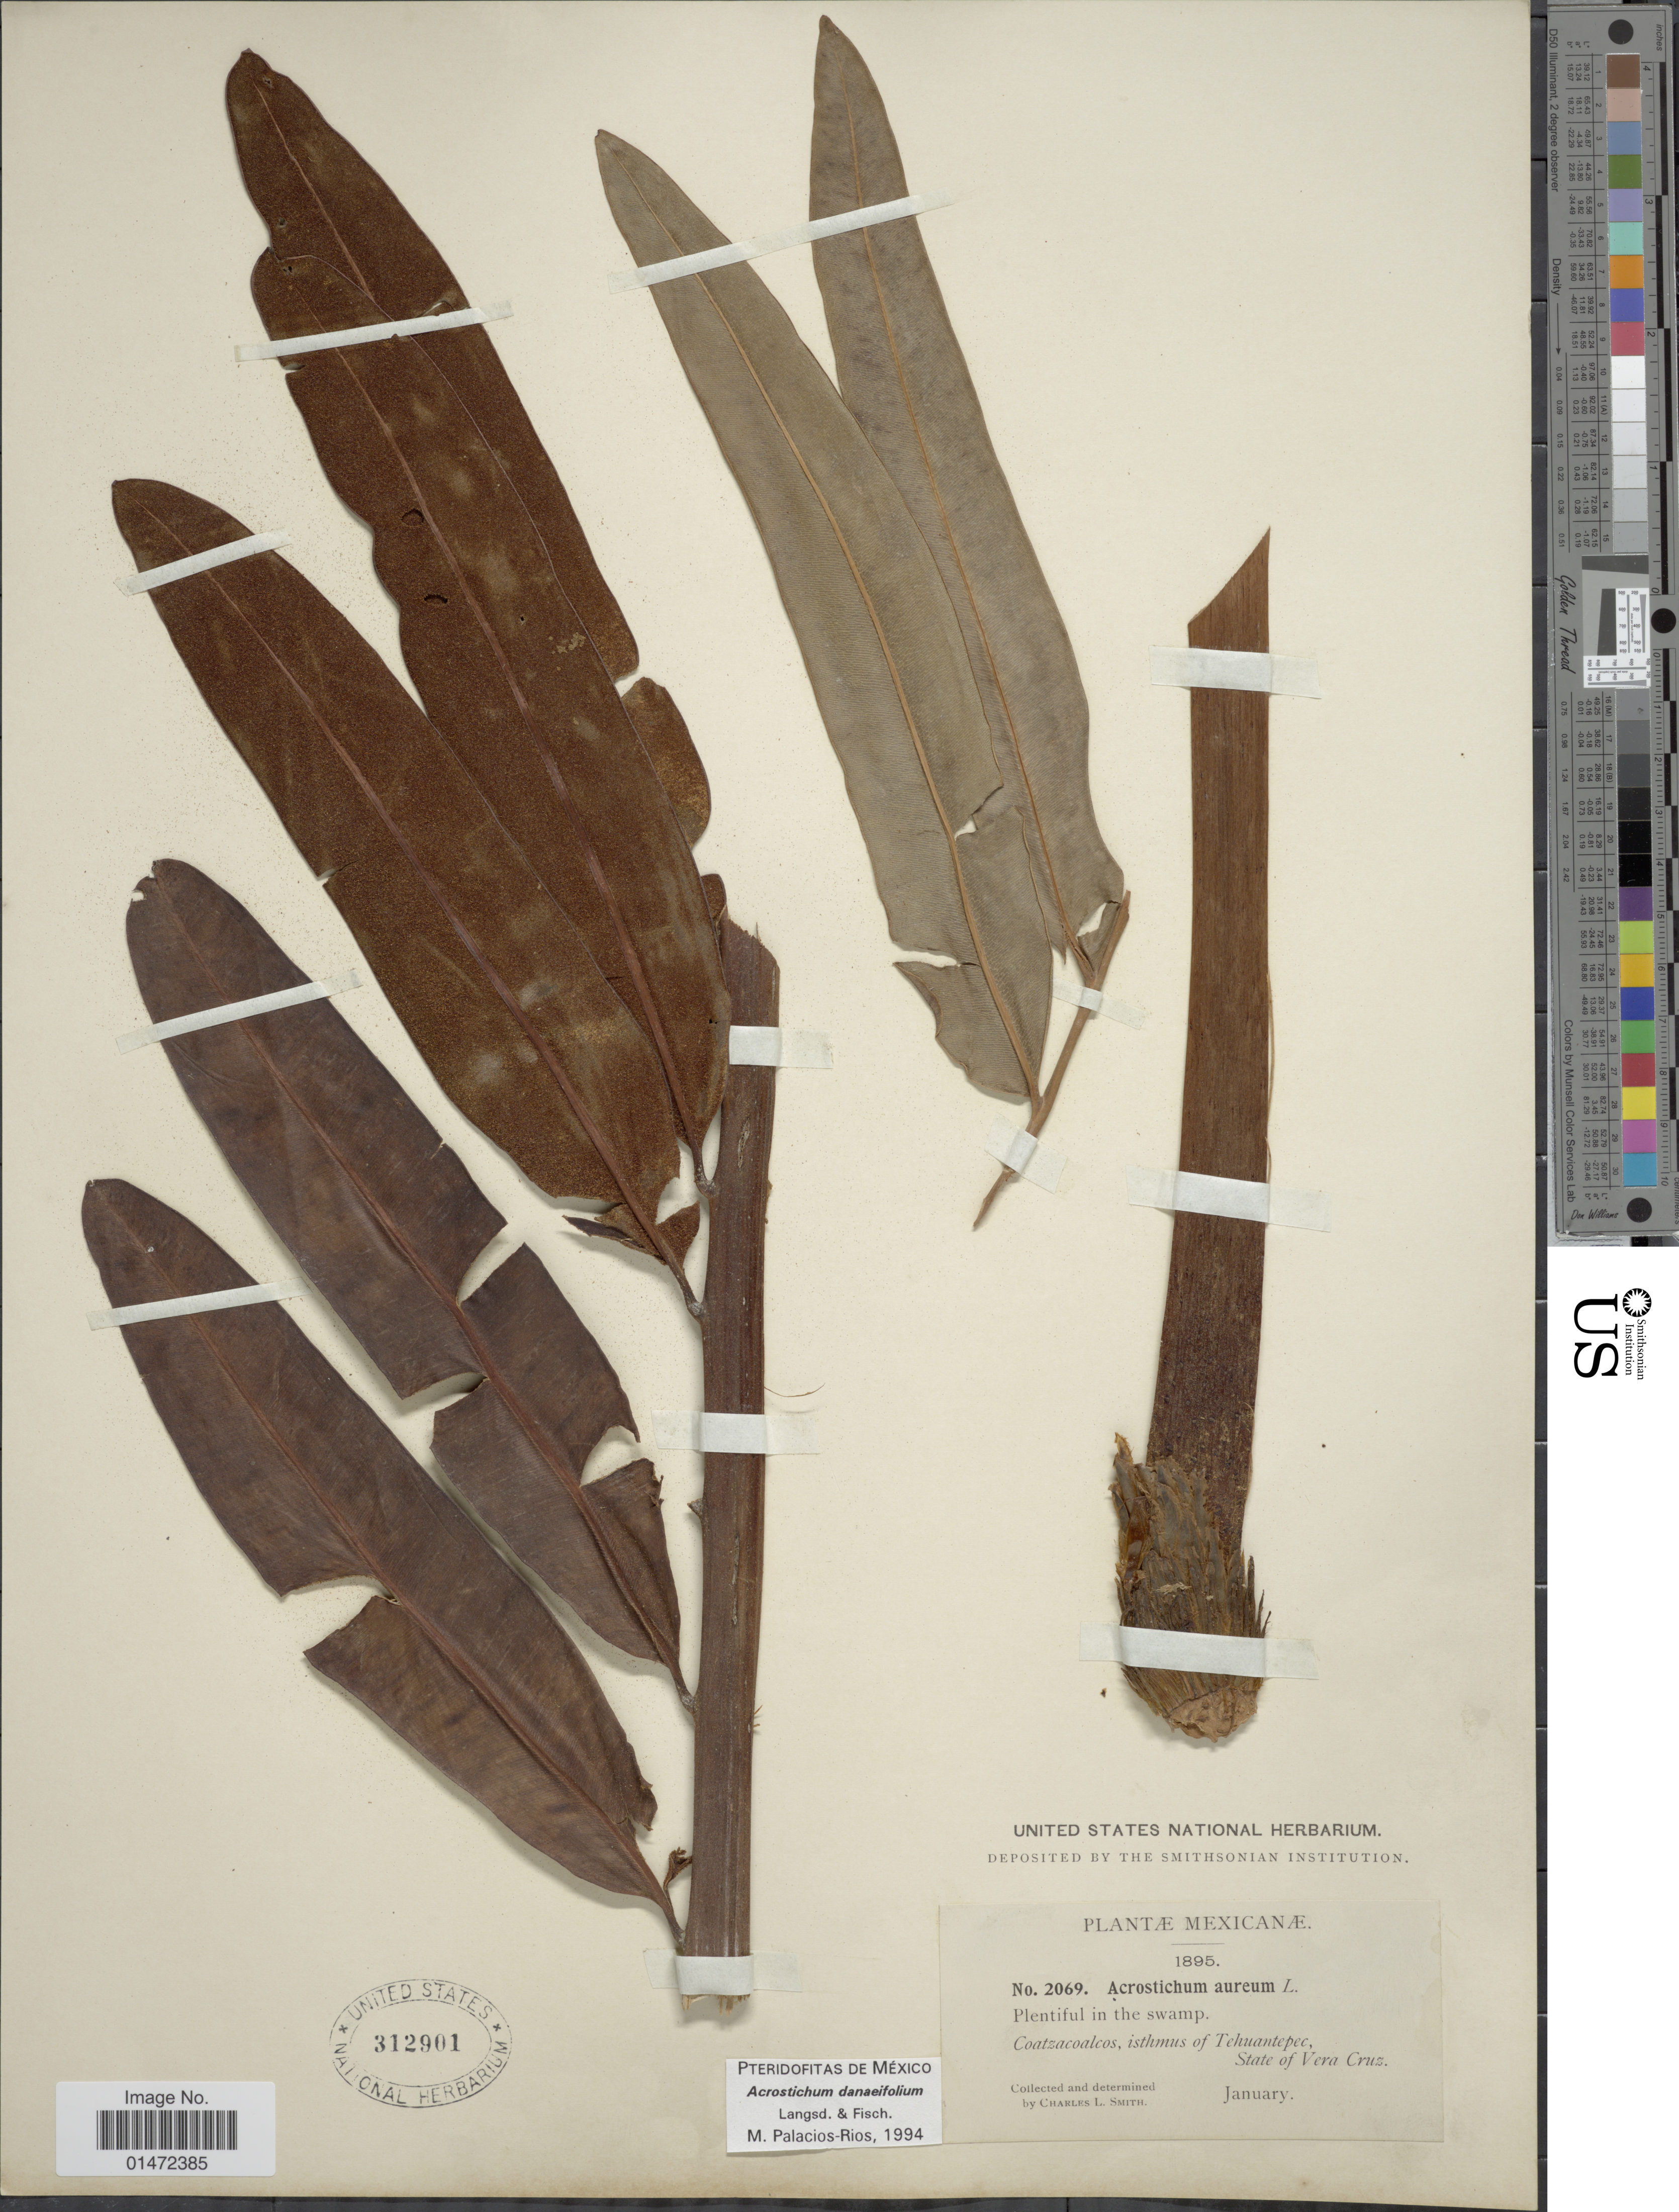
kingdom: Plantae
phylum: Tracheophyta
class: Polypodiopsida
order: Polypodiales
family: Pteridaceae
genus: Acrostichum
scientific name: Acrostichum danaeifolium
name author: Langsd. & Fisch.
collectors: C. L. Smith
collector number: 2069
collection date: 1895-01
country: Mexico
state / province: Veracruz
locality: Coatzacoalcos, isthmus of Tehuantepec, State of Vera Cruz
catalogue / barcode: US 312901